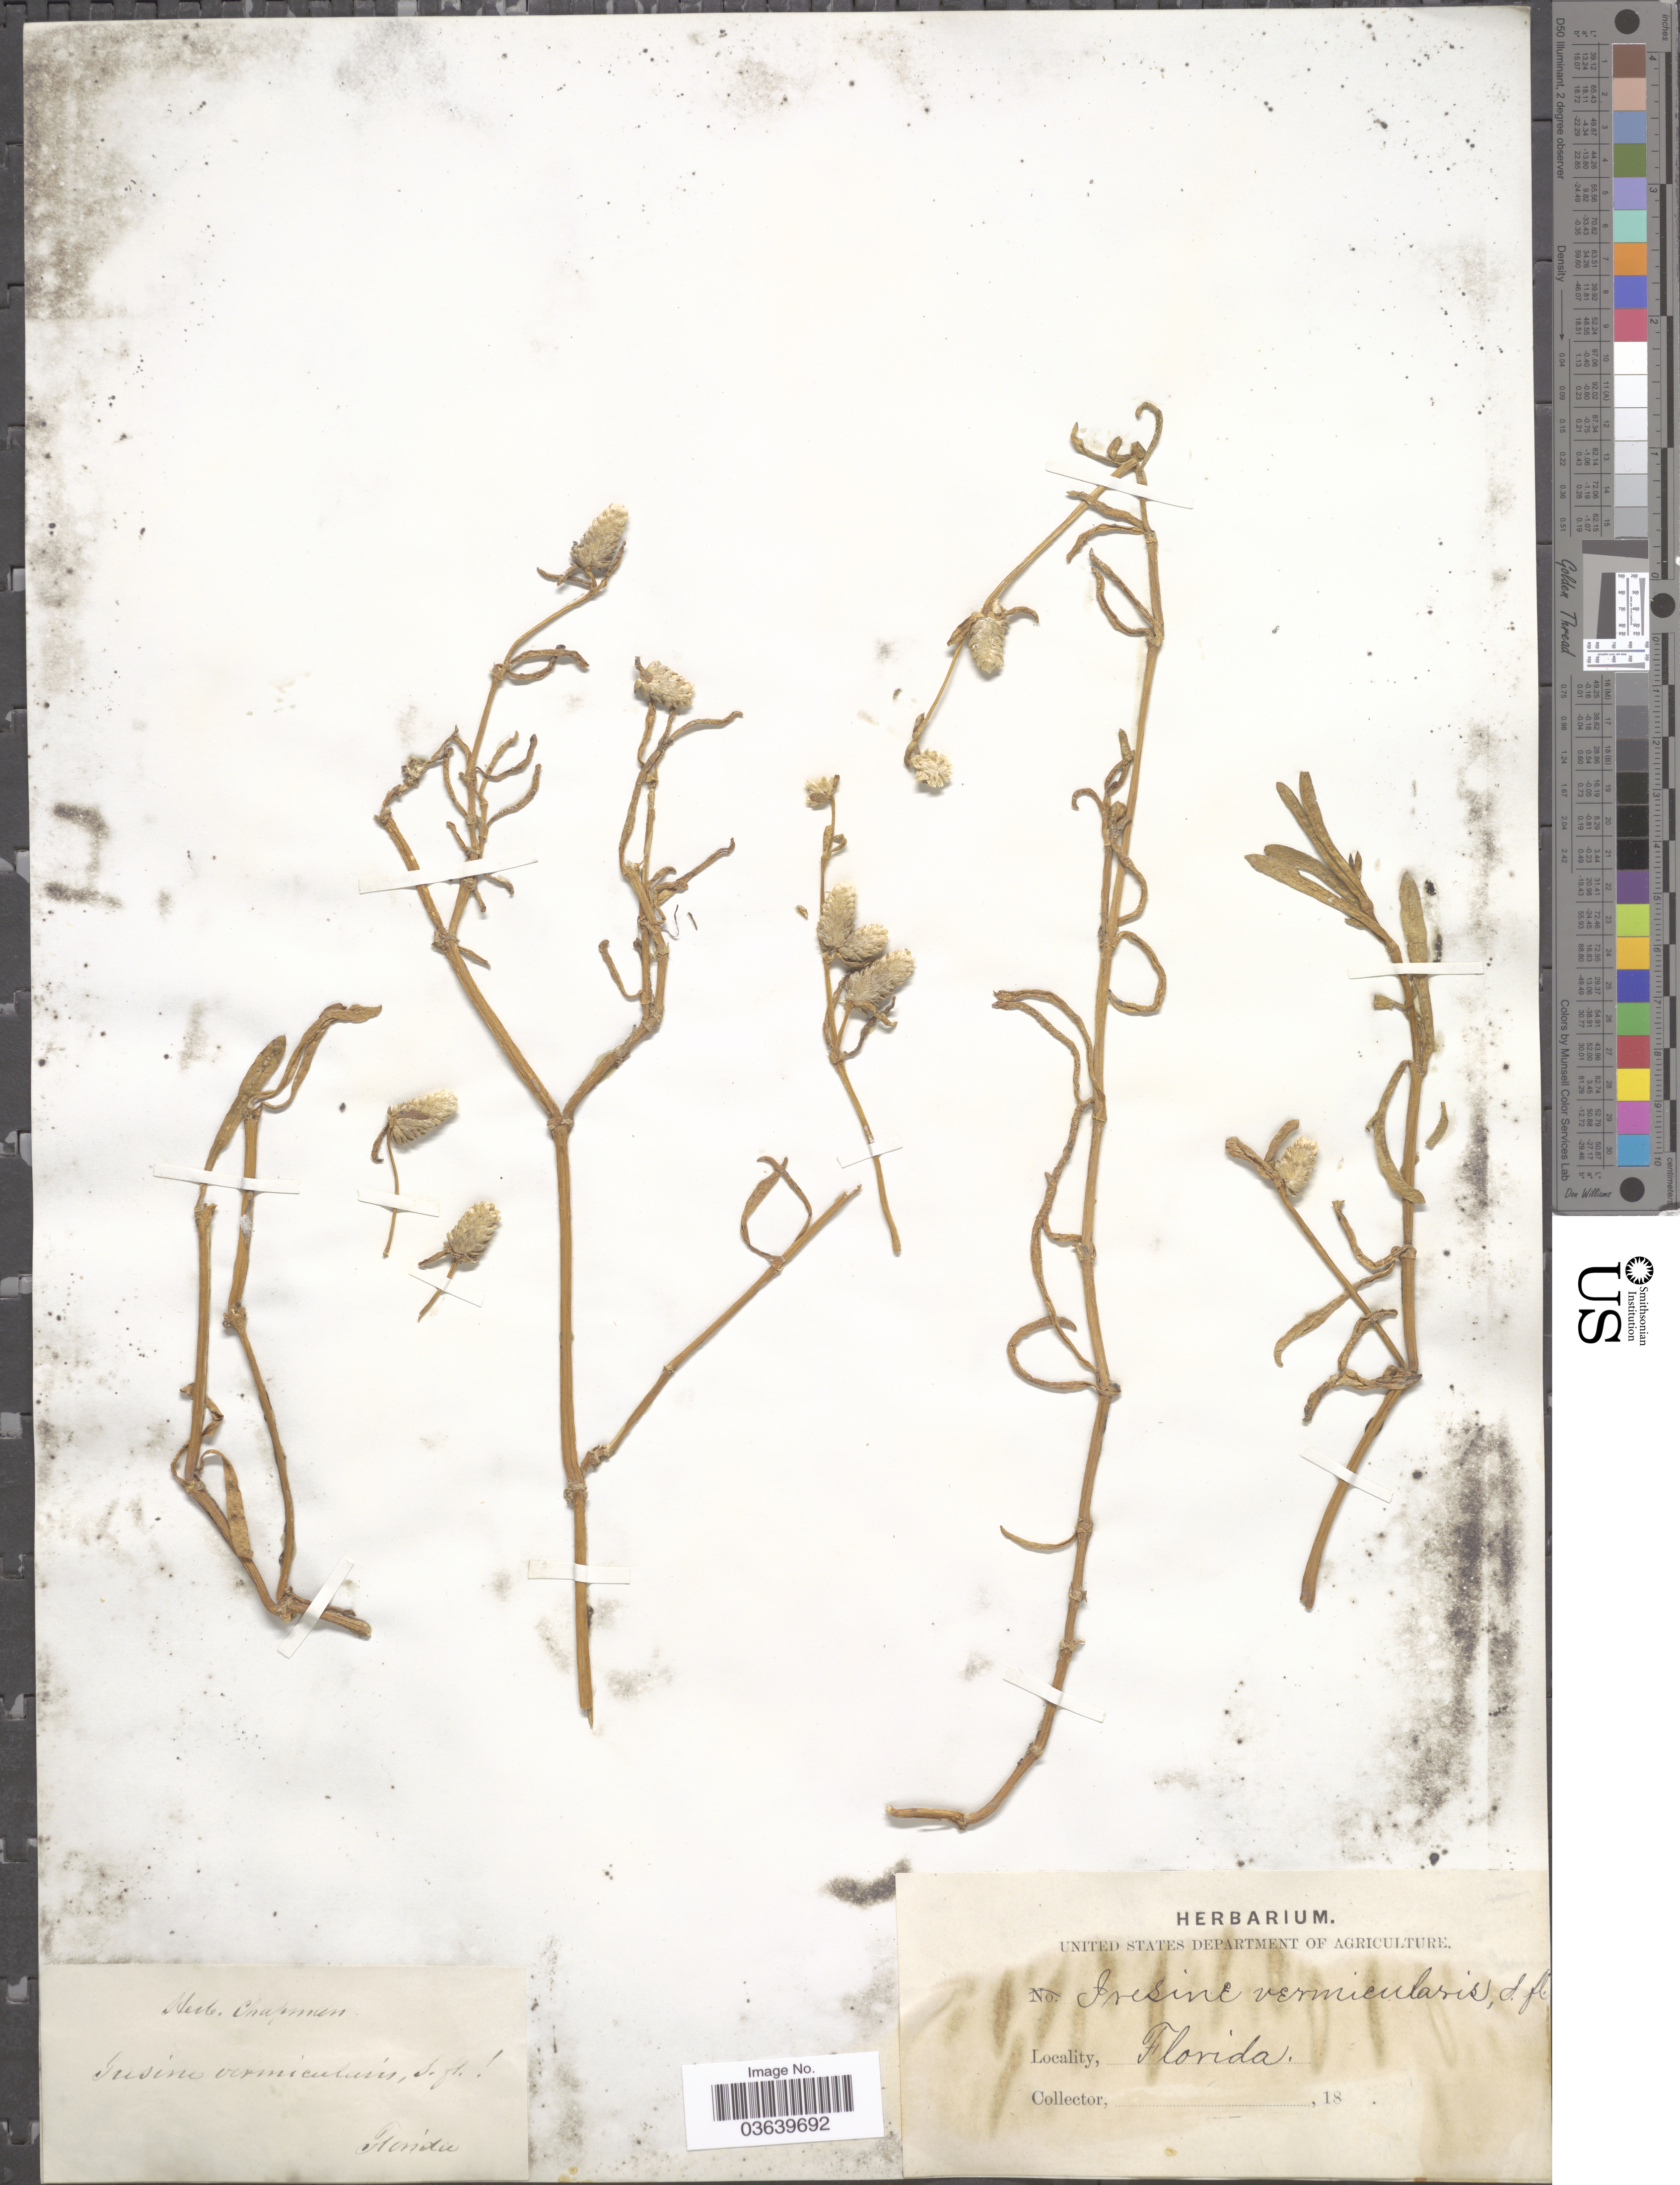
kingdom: Plantae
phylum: Tracheophyta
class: Magnoliopsida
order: Caryophyllales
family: Amaranthaceae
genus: Gomphrena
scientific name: Gomphrena vermicularis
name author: L.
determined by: Strong, Mark T., (BOT), Smithsonian Institution - National Museum of Natural History (UNITED STATES)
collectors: ex herb. Chapman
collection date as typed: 18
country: United States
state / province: Florida